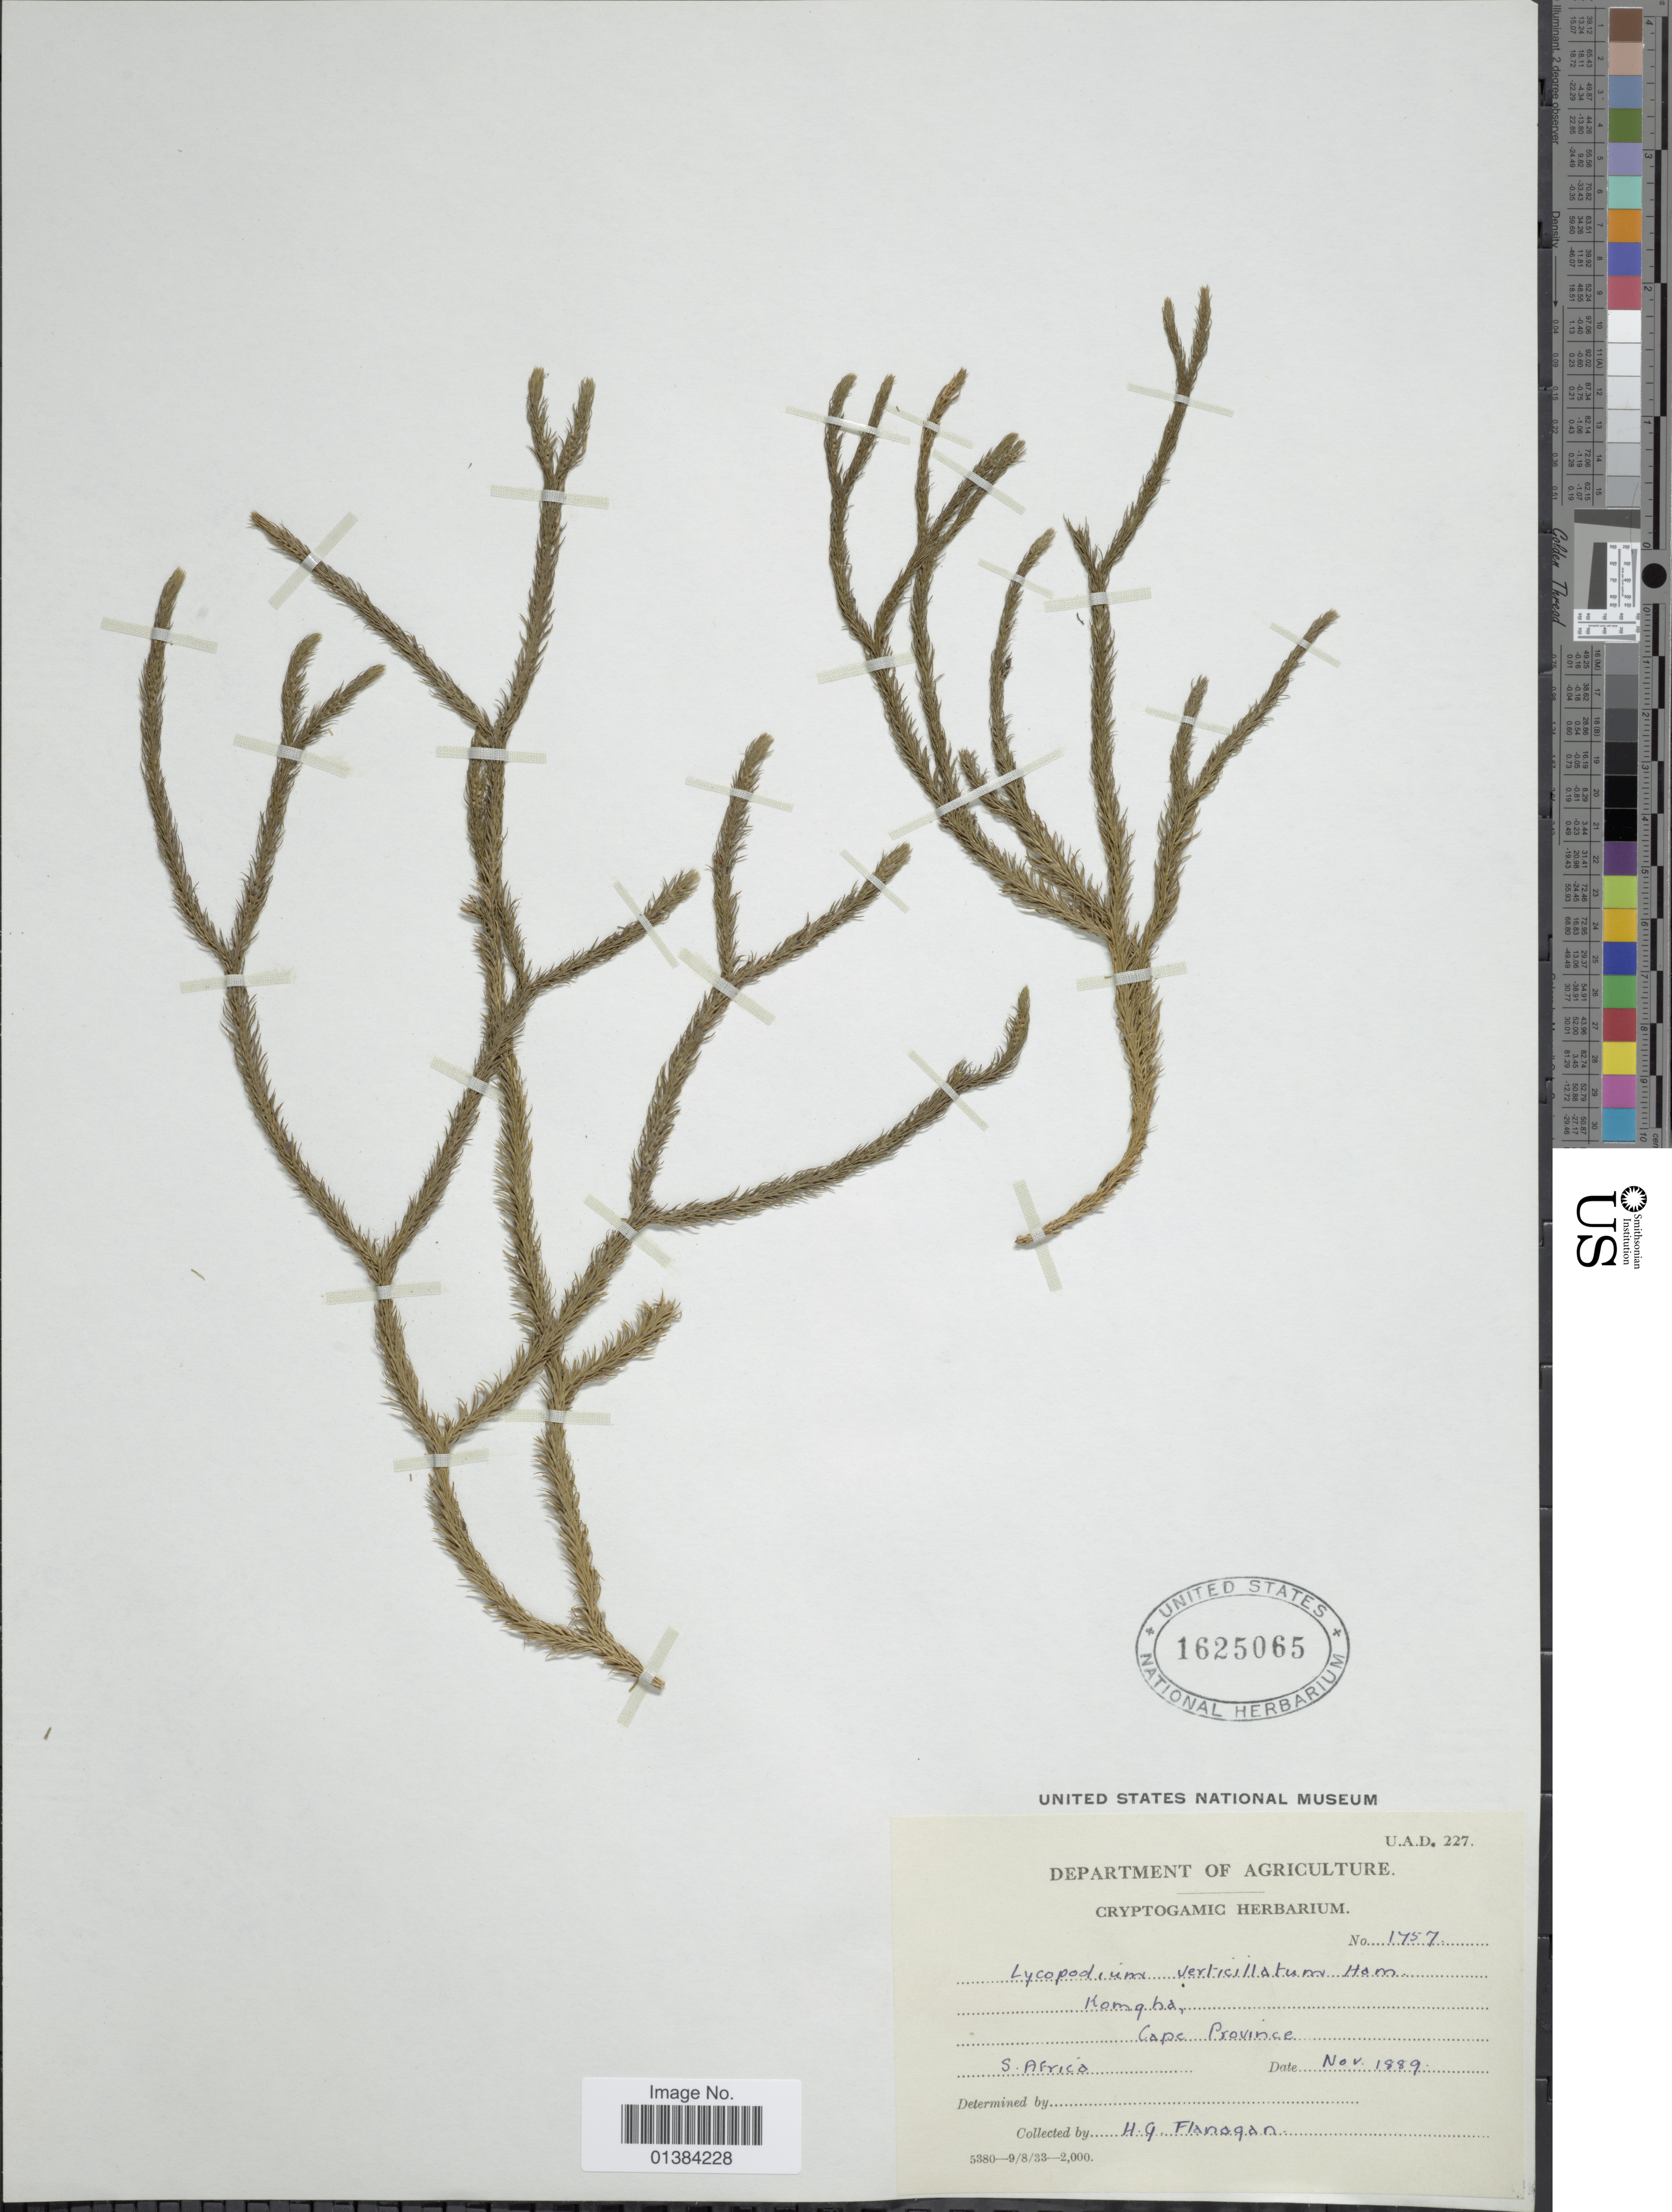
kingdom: Plantae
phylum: Tracheophyta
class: Lycopodiopsida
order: Lycopodiales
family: Lycopodiaceae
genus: Phlegmariurus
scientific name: Phlegmariurus verticillatus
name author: (L. f.) A. R. Field & Testo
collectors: H. Flanagan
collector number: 1757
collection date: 1889-11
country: South Africa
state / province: Eastern Cape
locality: Komgha, S. Africa.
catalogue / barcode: US 1625065